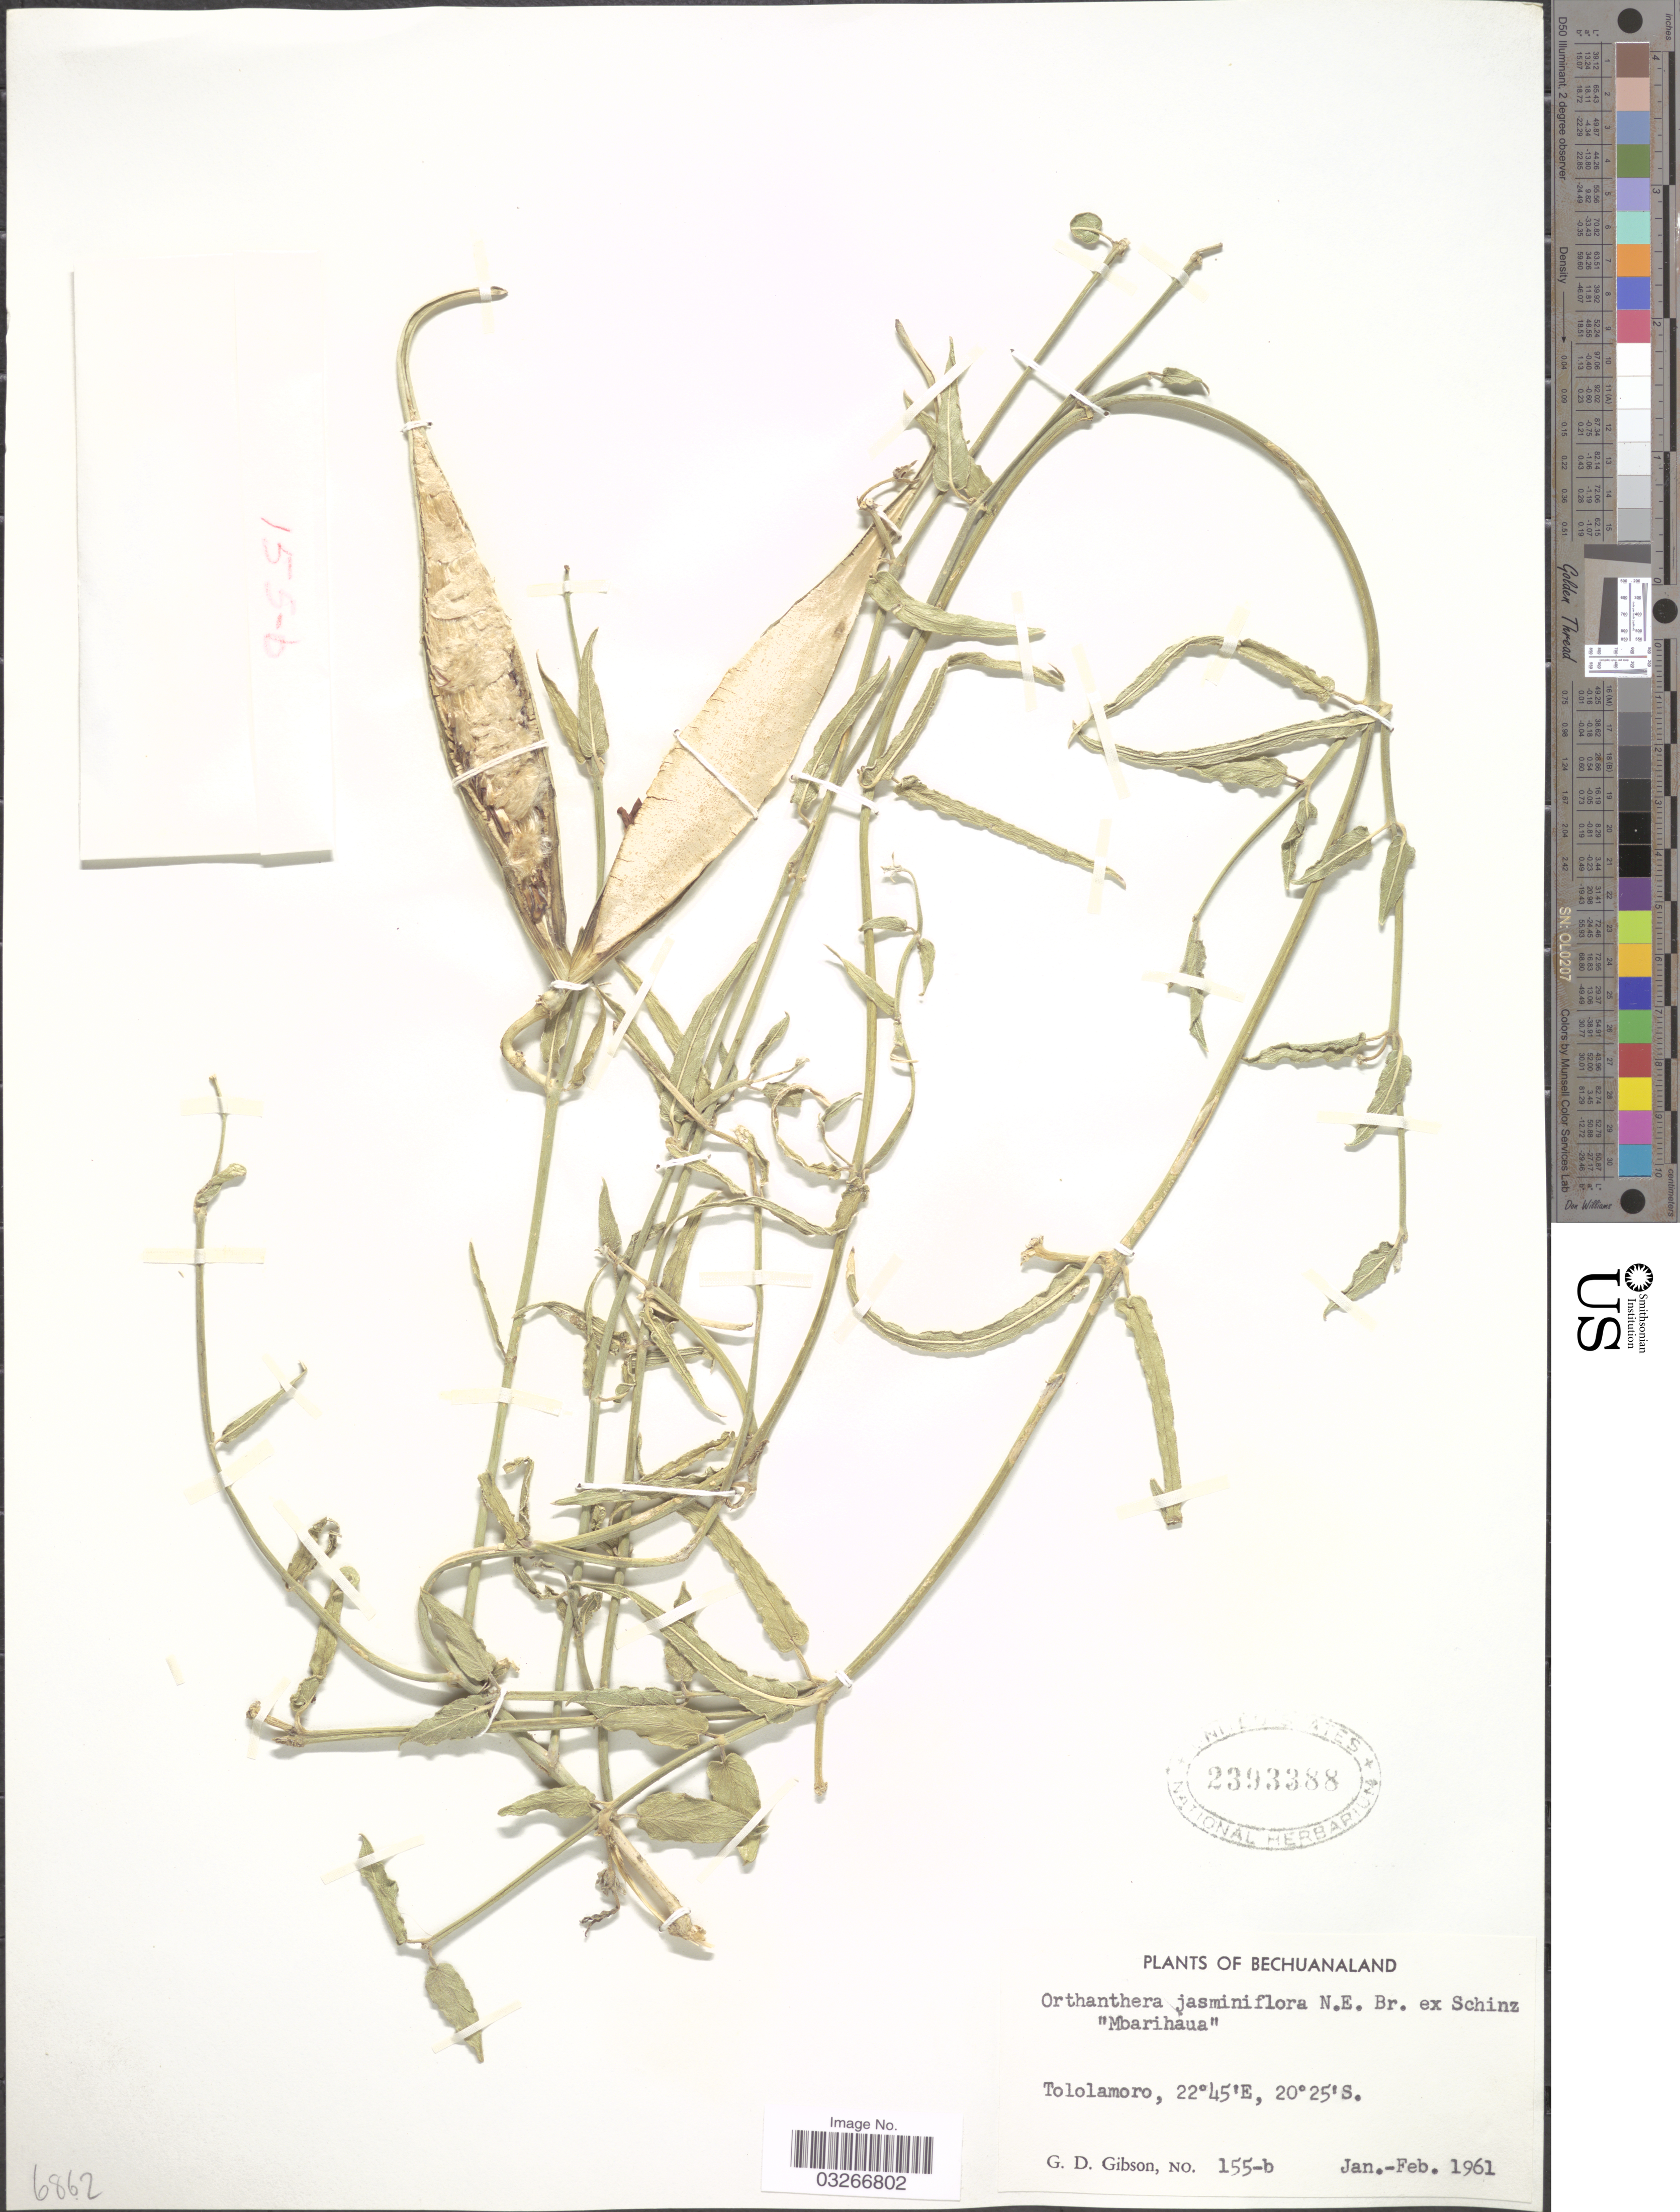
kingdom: Plantae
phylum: Tracheophyta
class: Magnoliopsida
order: Gentianales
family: Apocynaceae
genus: Orthanthera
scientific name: Orthanthera jasminiflora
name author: (Decne.) N.E. Br. ex Schinz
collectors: G. D. Gibson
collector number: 155-b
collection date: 1961-01/1961-02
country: Botswana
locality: Bechuanaland, Tololamoro.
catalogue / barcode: US 2393388